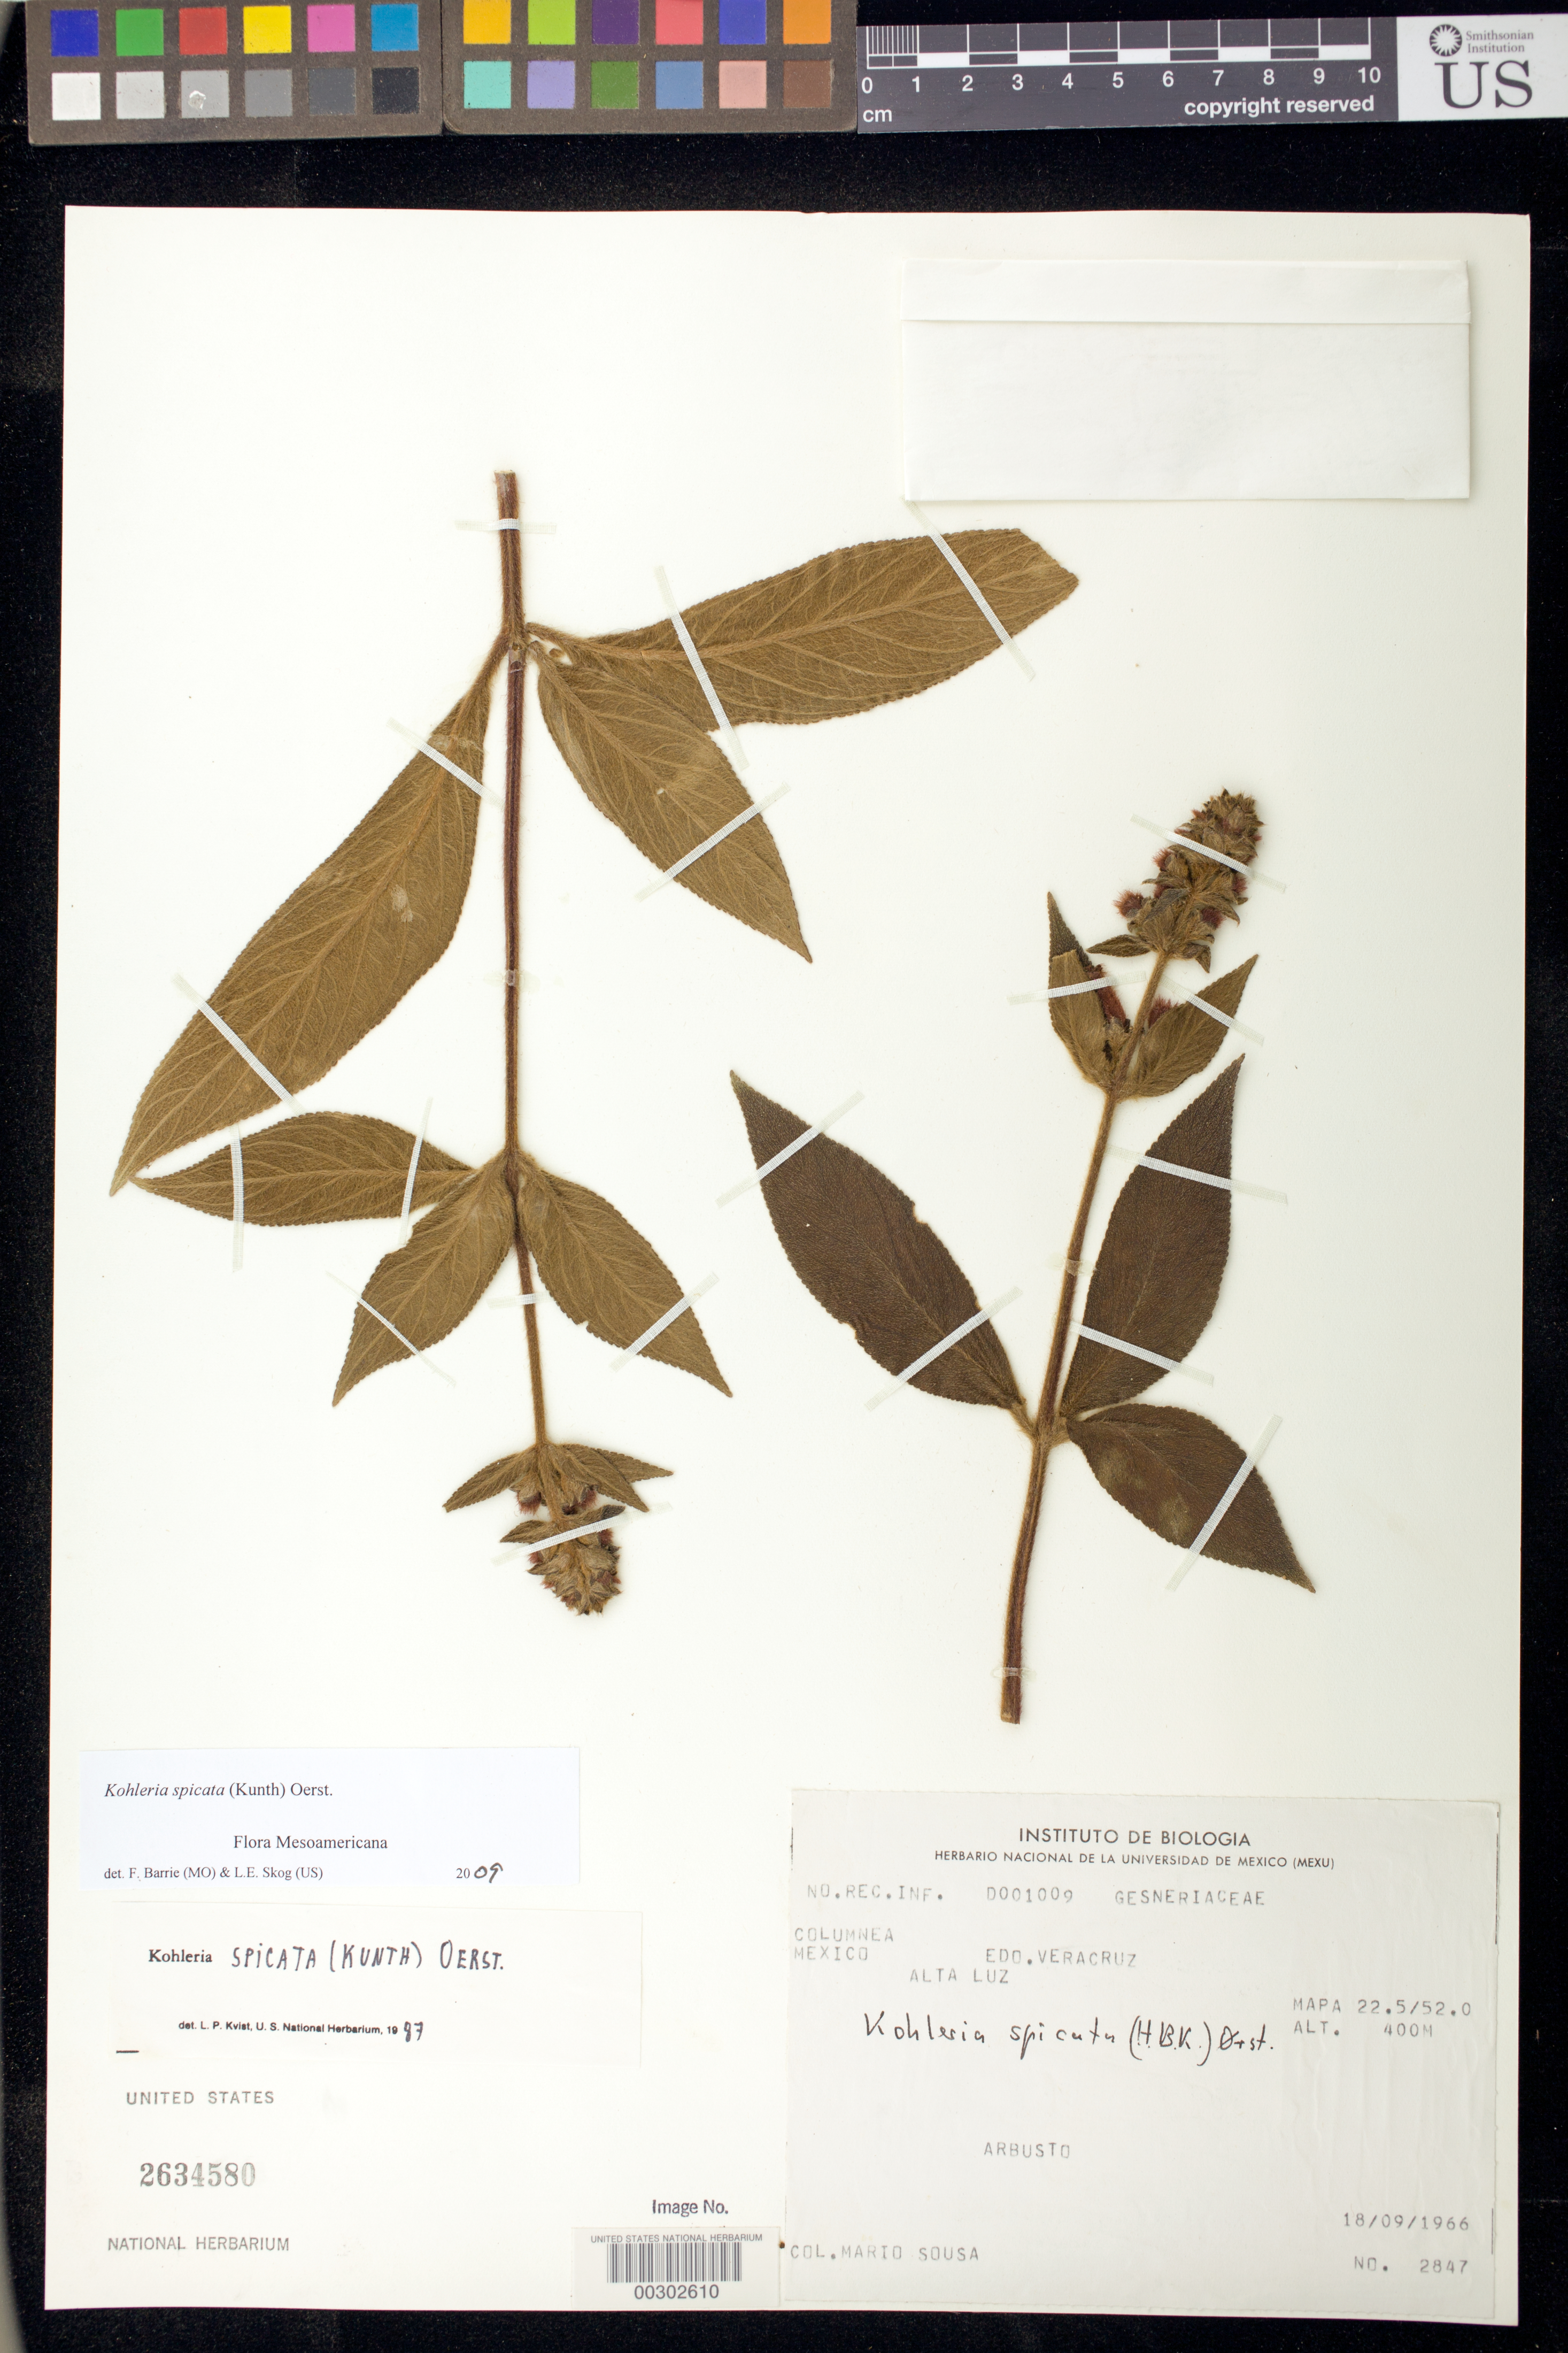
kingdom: Plantae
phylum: Tracheophyta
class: Magnoliopsida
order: Lamiales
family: Gesneriaceae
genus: Kohleria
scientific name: Kohleria spicata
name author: (Kunth) Oerst.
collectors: M. Sousa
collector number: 2847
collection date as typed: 28 Sep 1966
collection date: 1966-09-28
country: Mexico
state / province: Veracruz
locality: Alta Luz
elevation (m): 400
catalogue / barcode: US 2634580